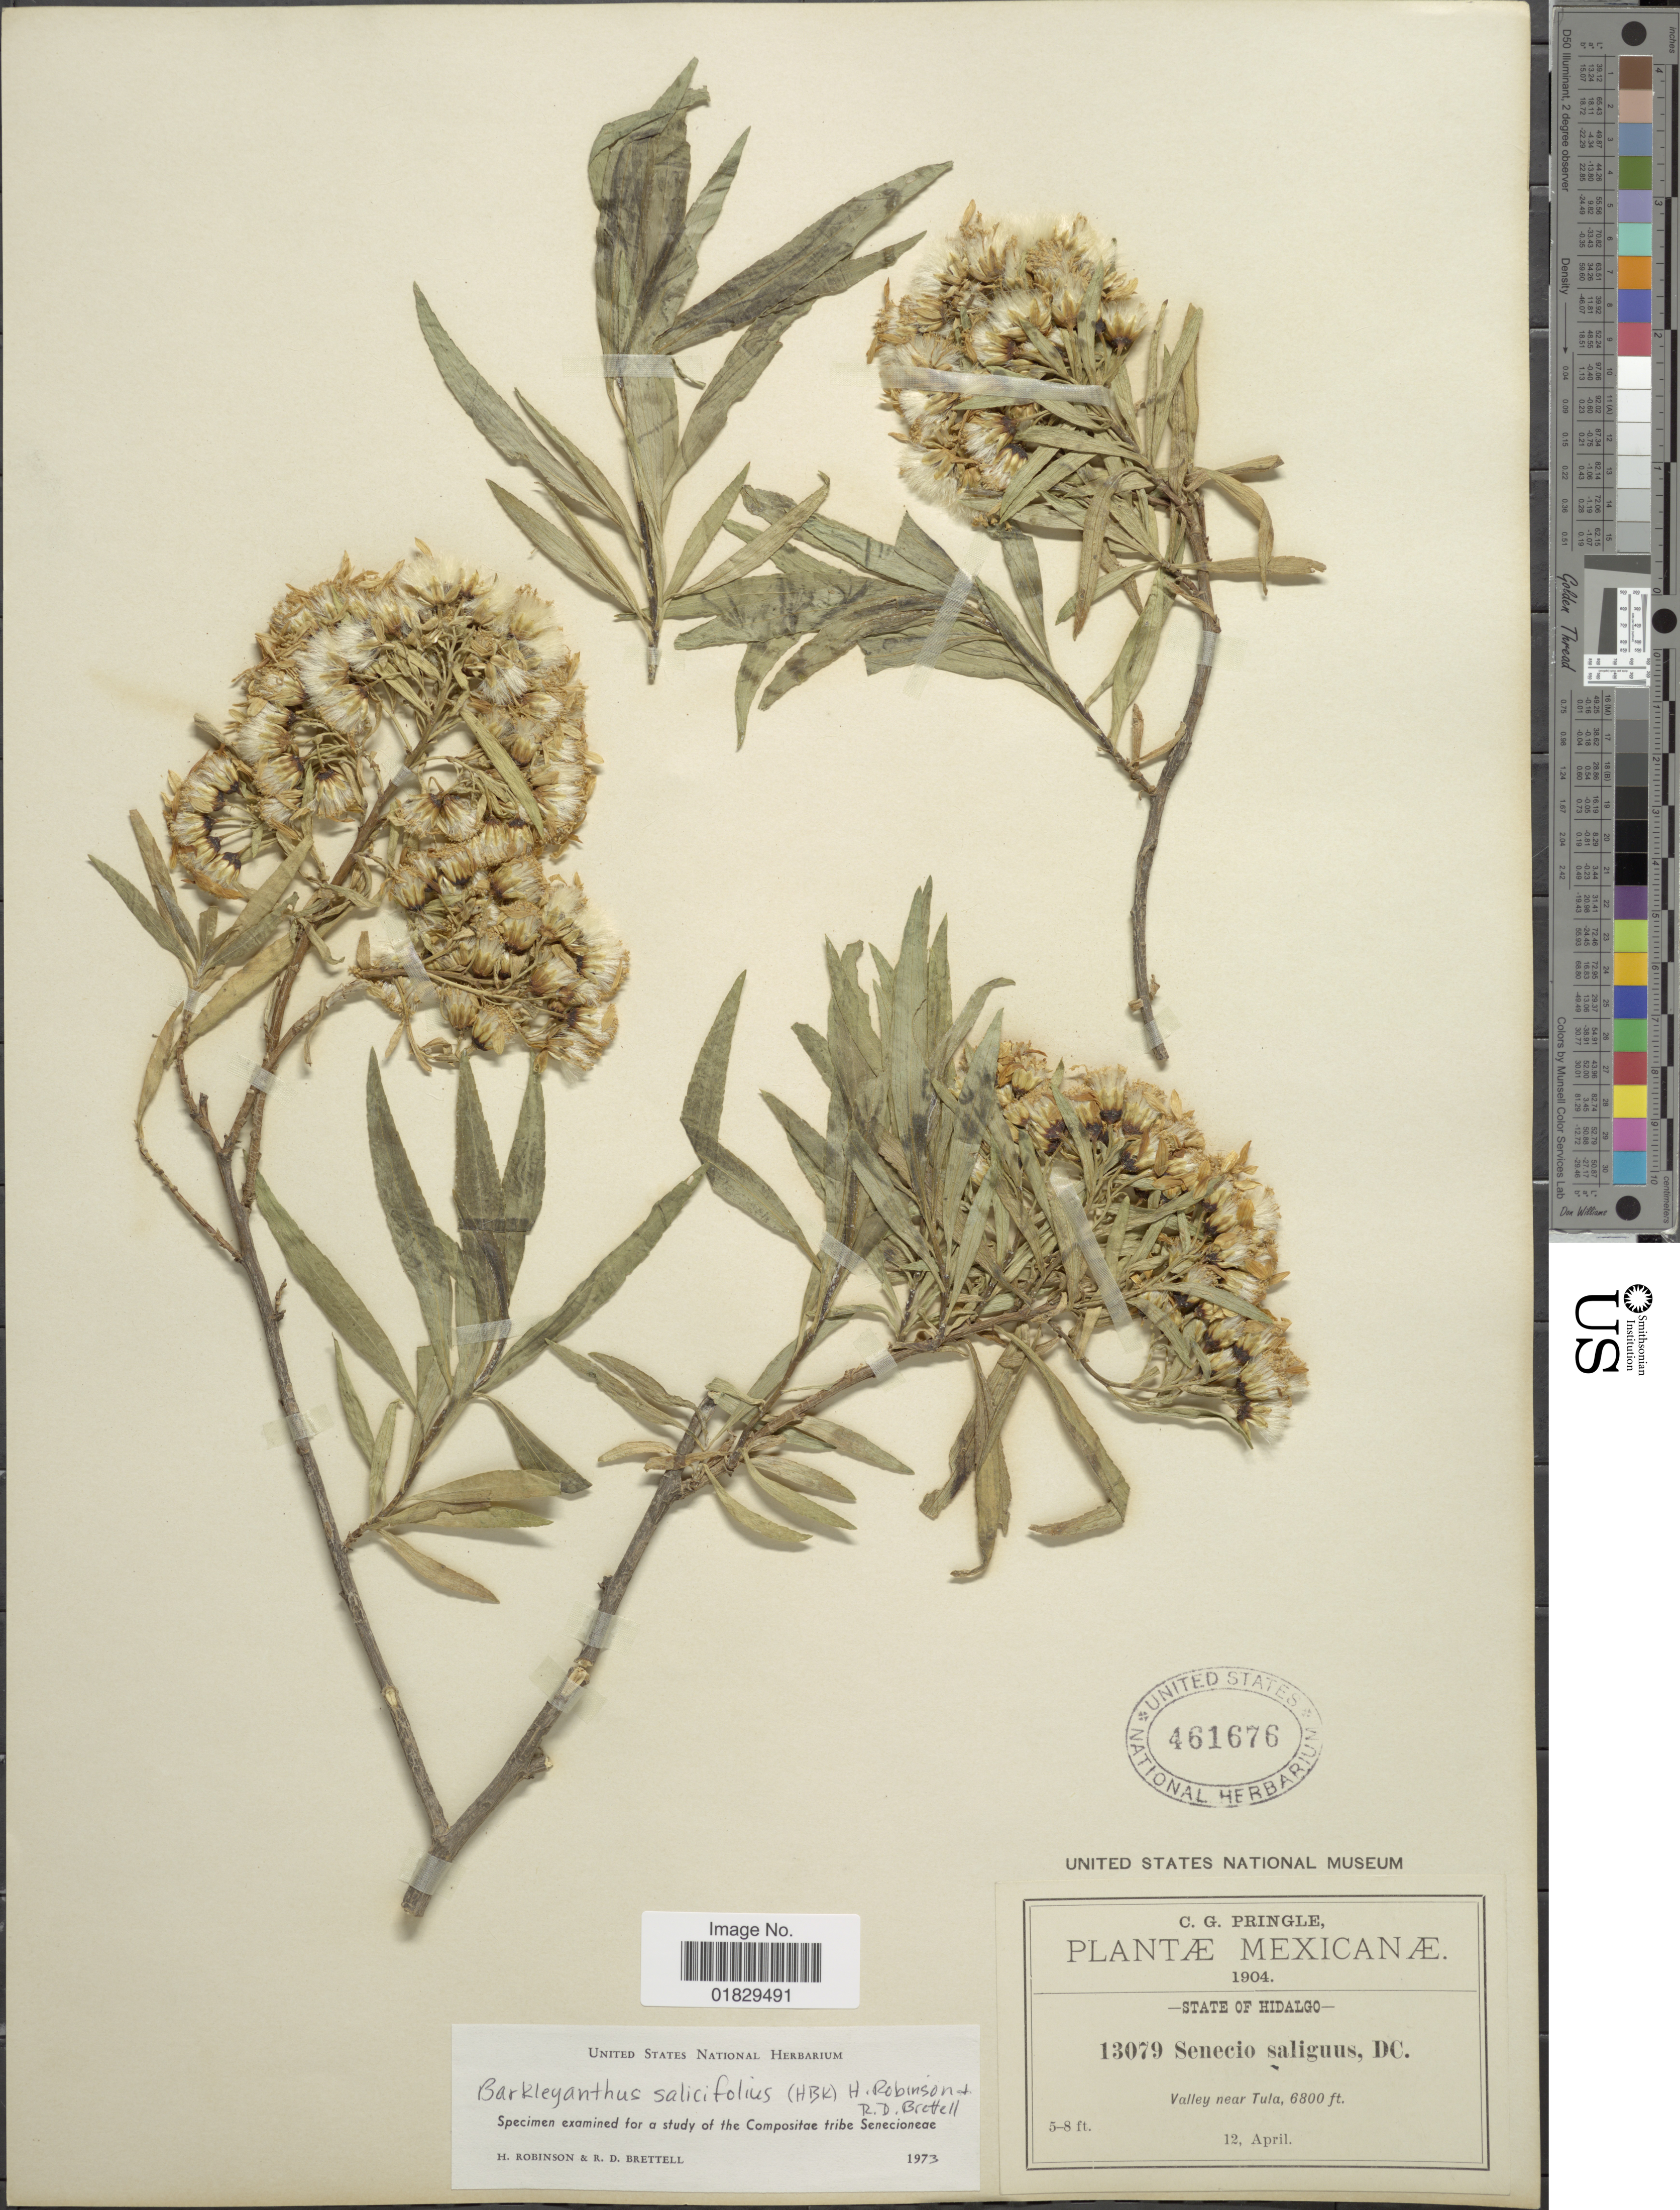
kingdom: Plantae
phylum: Tracheophyta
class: Magnoliopsida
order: Asterales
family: Asteraceae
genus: Barkleyanthus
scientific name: Barkleyanthus salicifolius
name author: (Kunth) H. Rob. & Brettell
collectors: C. G. Pringle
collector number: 13079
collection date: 1904-04-12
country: Mexico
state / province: Hidalgo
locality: State of Hdialgo. Valley near Tula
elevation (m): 2073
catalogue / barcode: US 461676